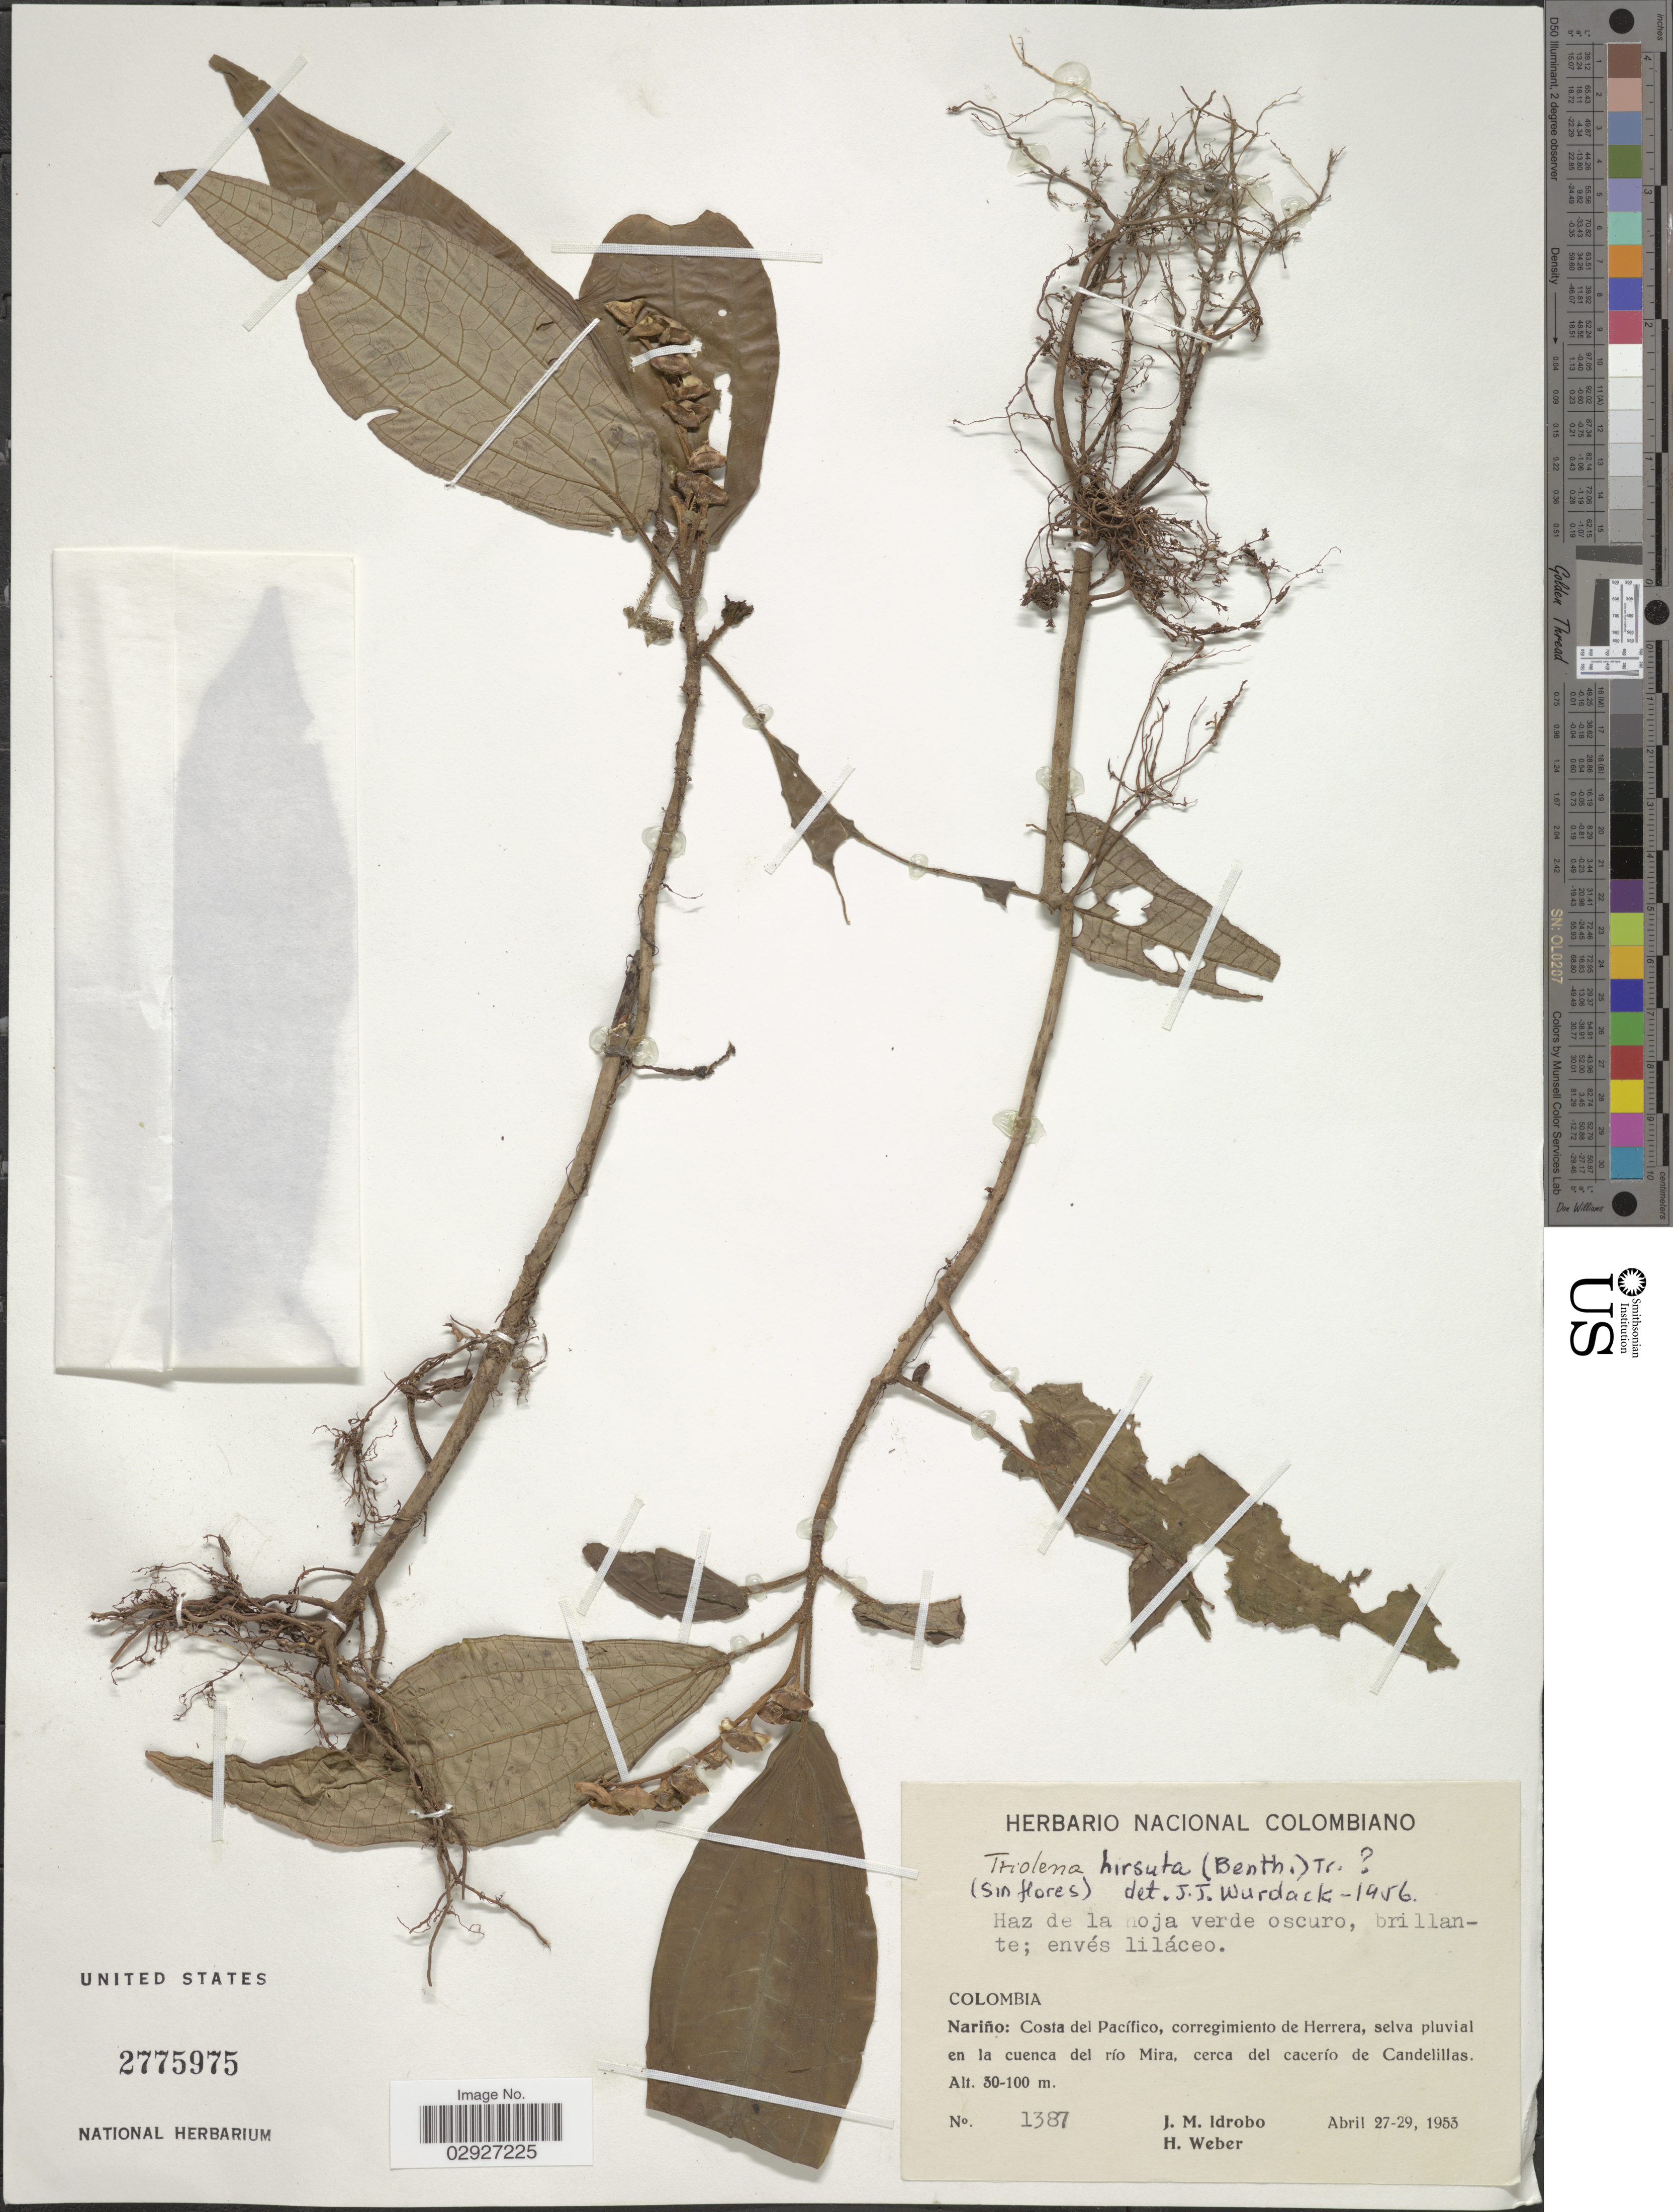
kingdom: Plantae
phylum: Tracheophyta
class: Magnoliopsida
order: Myrtales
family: Melastomataceae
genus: Triolena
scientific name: Triolena barbeyana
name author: Cogn.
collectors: J. M. Idrobo & H. Weber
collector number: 1387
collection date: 1953-04-27/1953-04-29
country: Colombia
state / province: Nariño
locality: Costa del Pacífico, corregimiento de Herrera, selva pluvial en la cuenca del río Mira, cerca del cacerío de Candelillas.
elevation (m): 30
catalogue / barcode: US 2775975